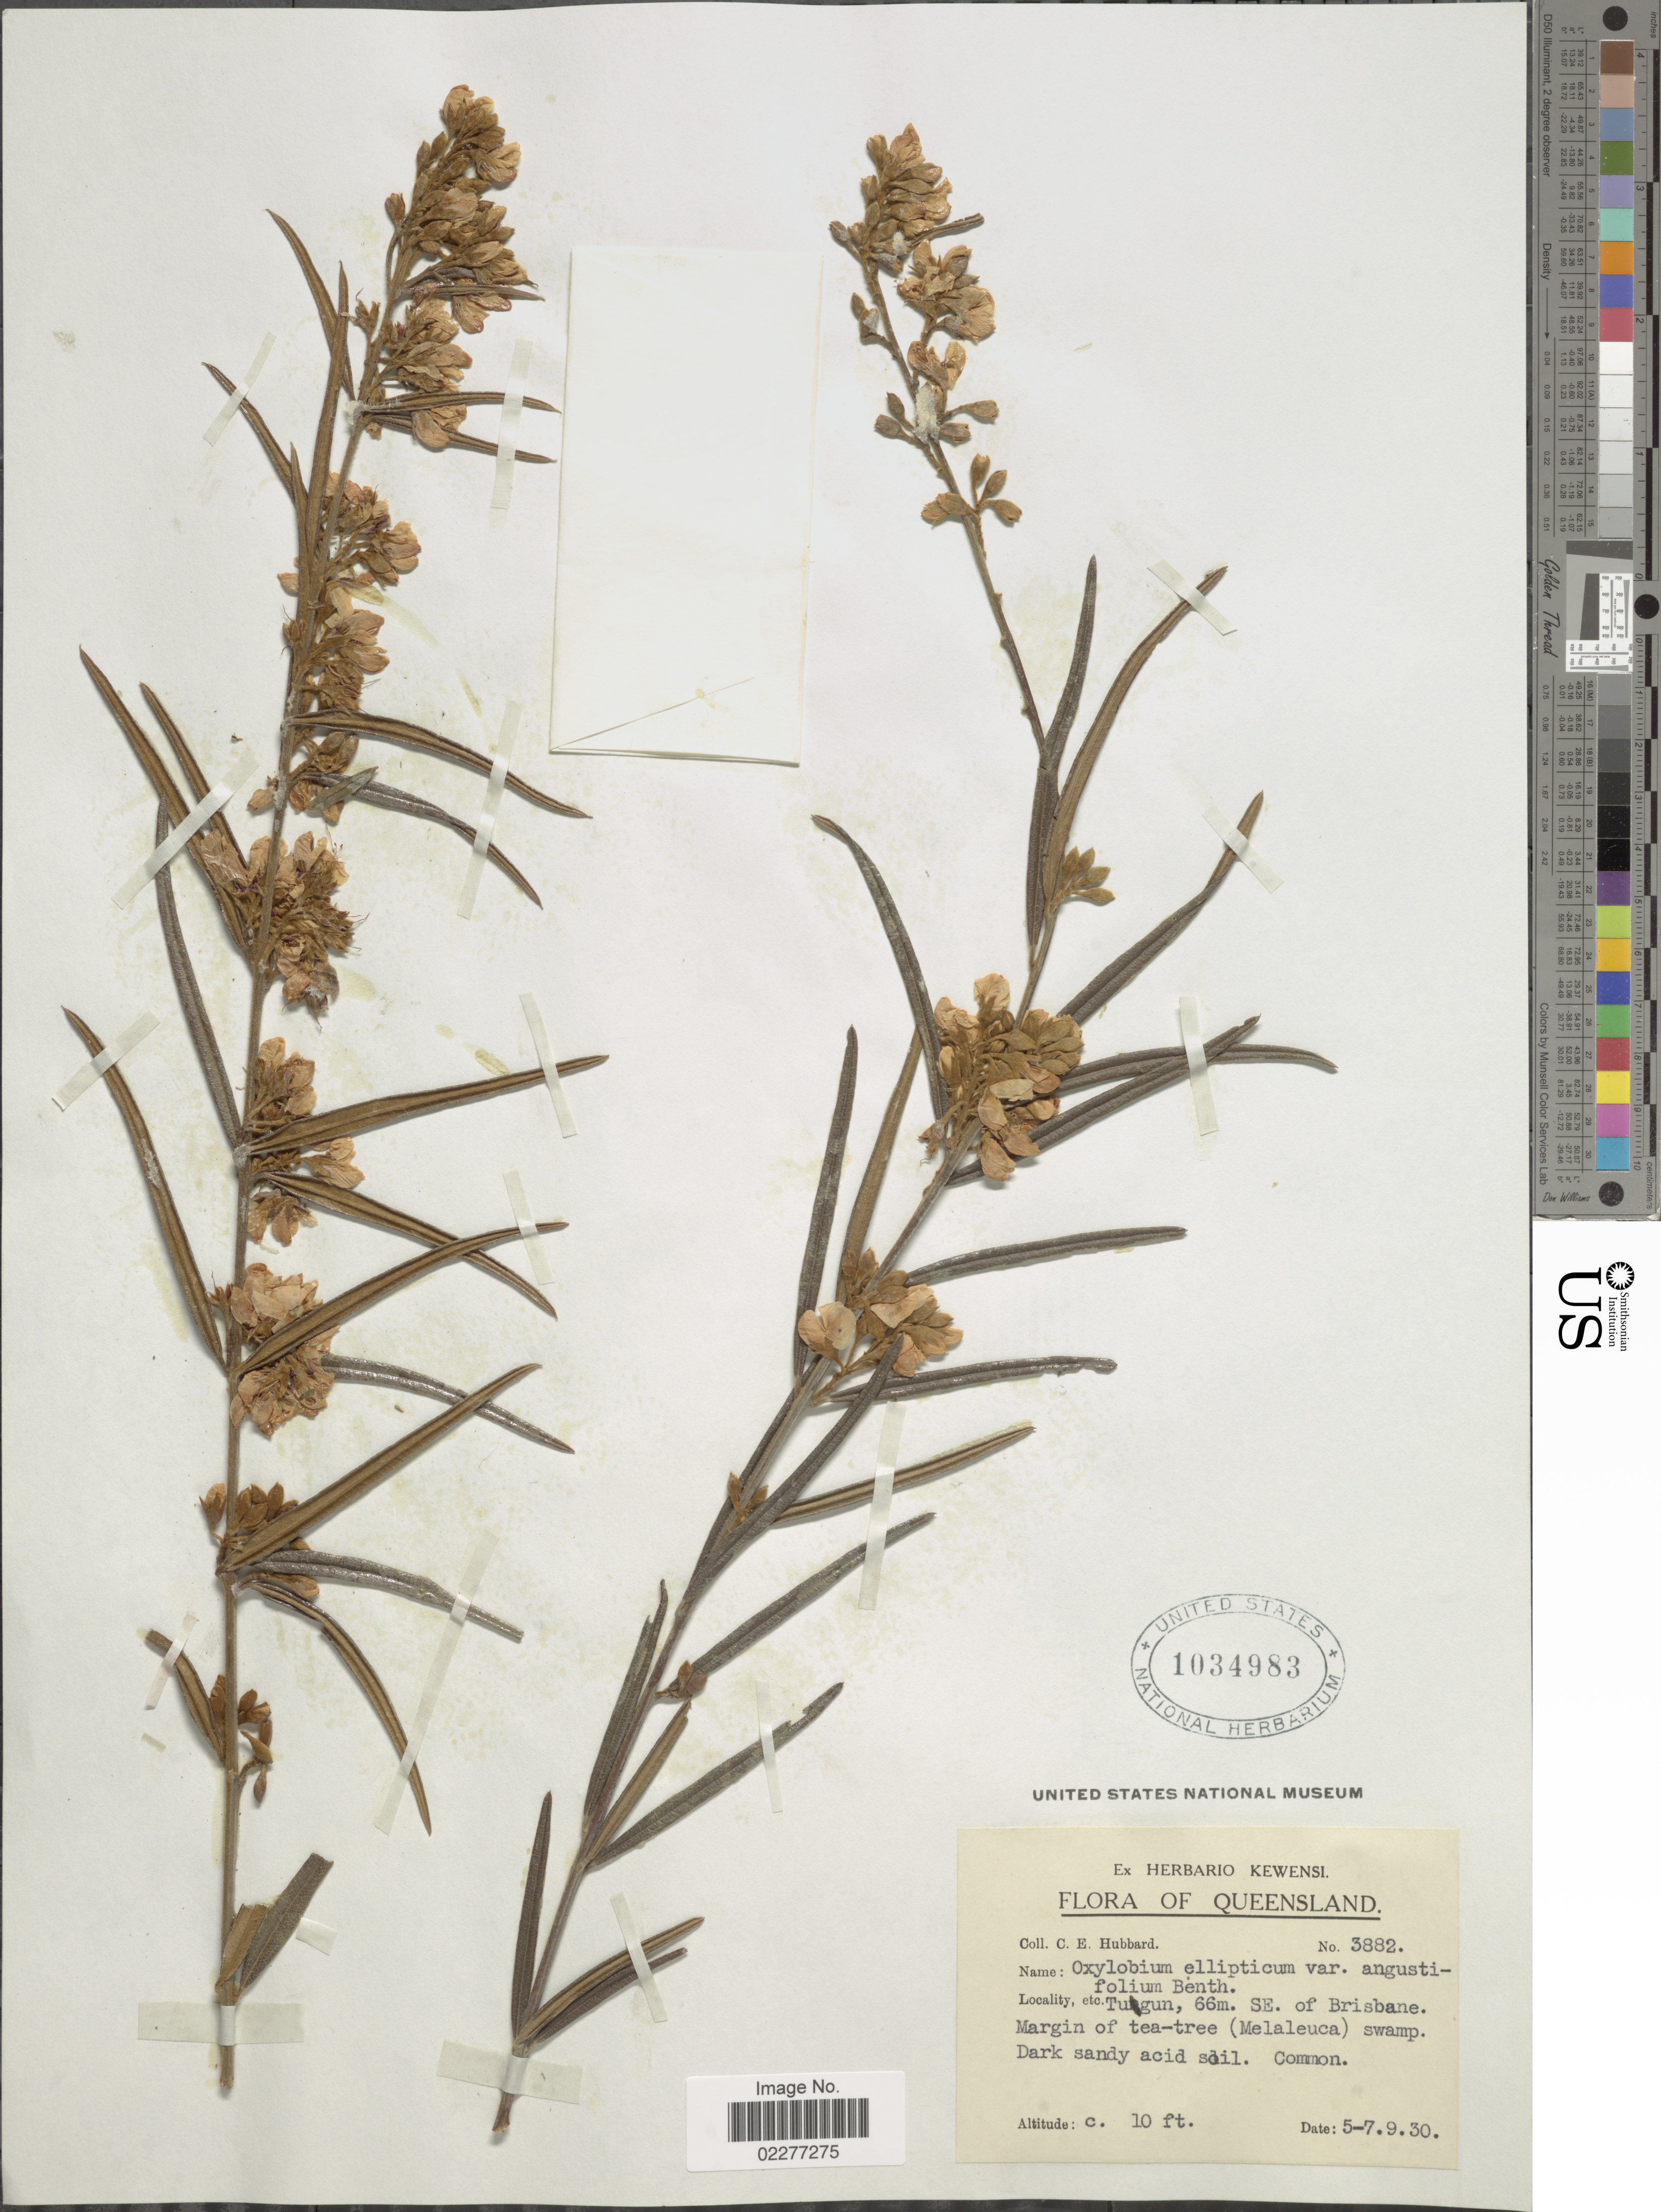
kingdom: Plantae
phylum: Tracheophyta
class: Magnoliopsida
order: Fabales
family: Fabaceae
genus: Oxylobium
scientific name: Oxylobium ellipticum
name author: (Vent.) R. Br.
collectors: C. E. Hubbard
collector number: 3882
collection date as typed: Transcribed d/m/y: 5/9/30 to 7/9/30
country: Australia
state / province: Queensland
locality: Tungun, 66m. SE. of Brisbane, Margin of tea-tree (Melaleuca) swamp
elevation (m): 3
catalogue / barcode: US 1034983